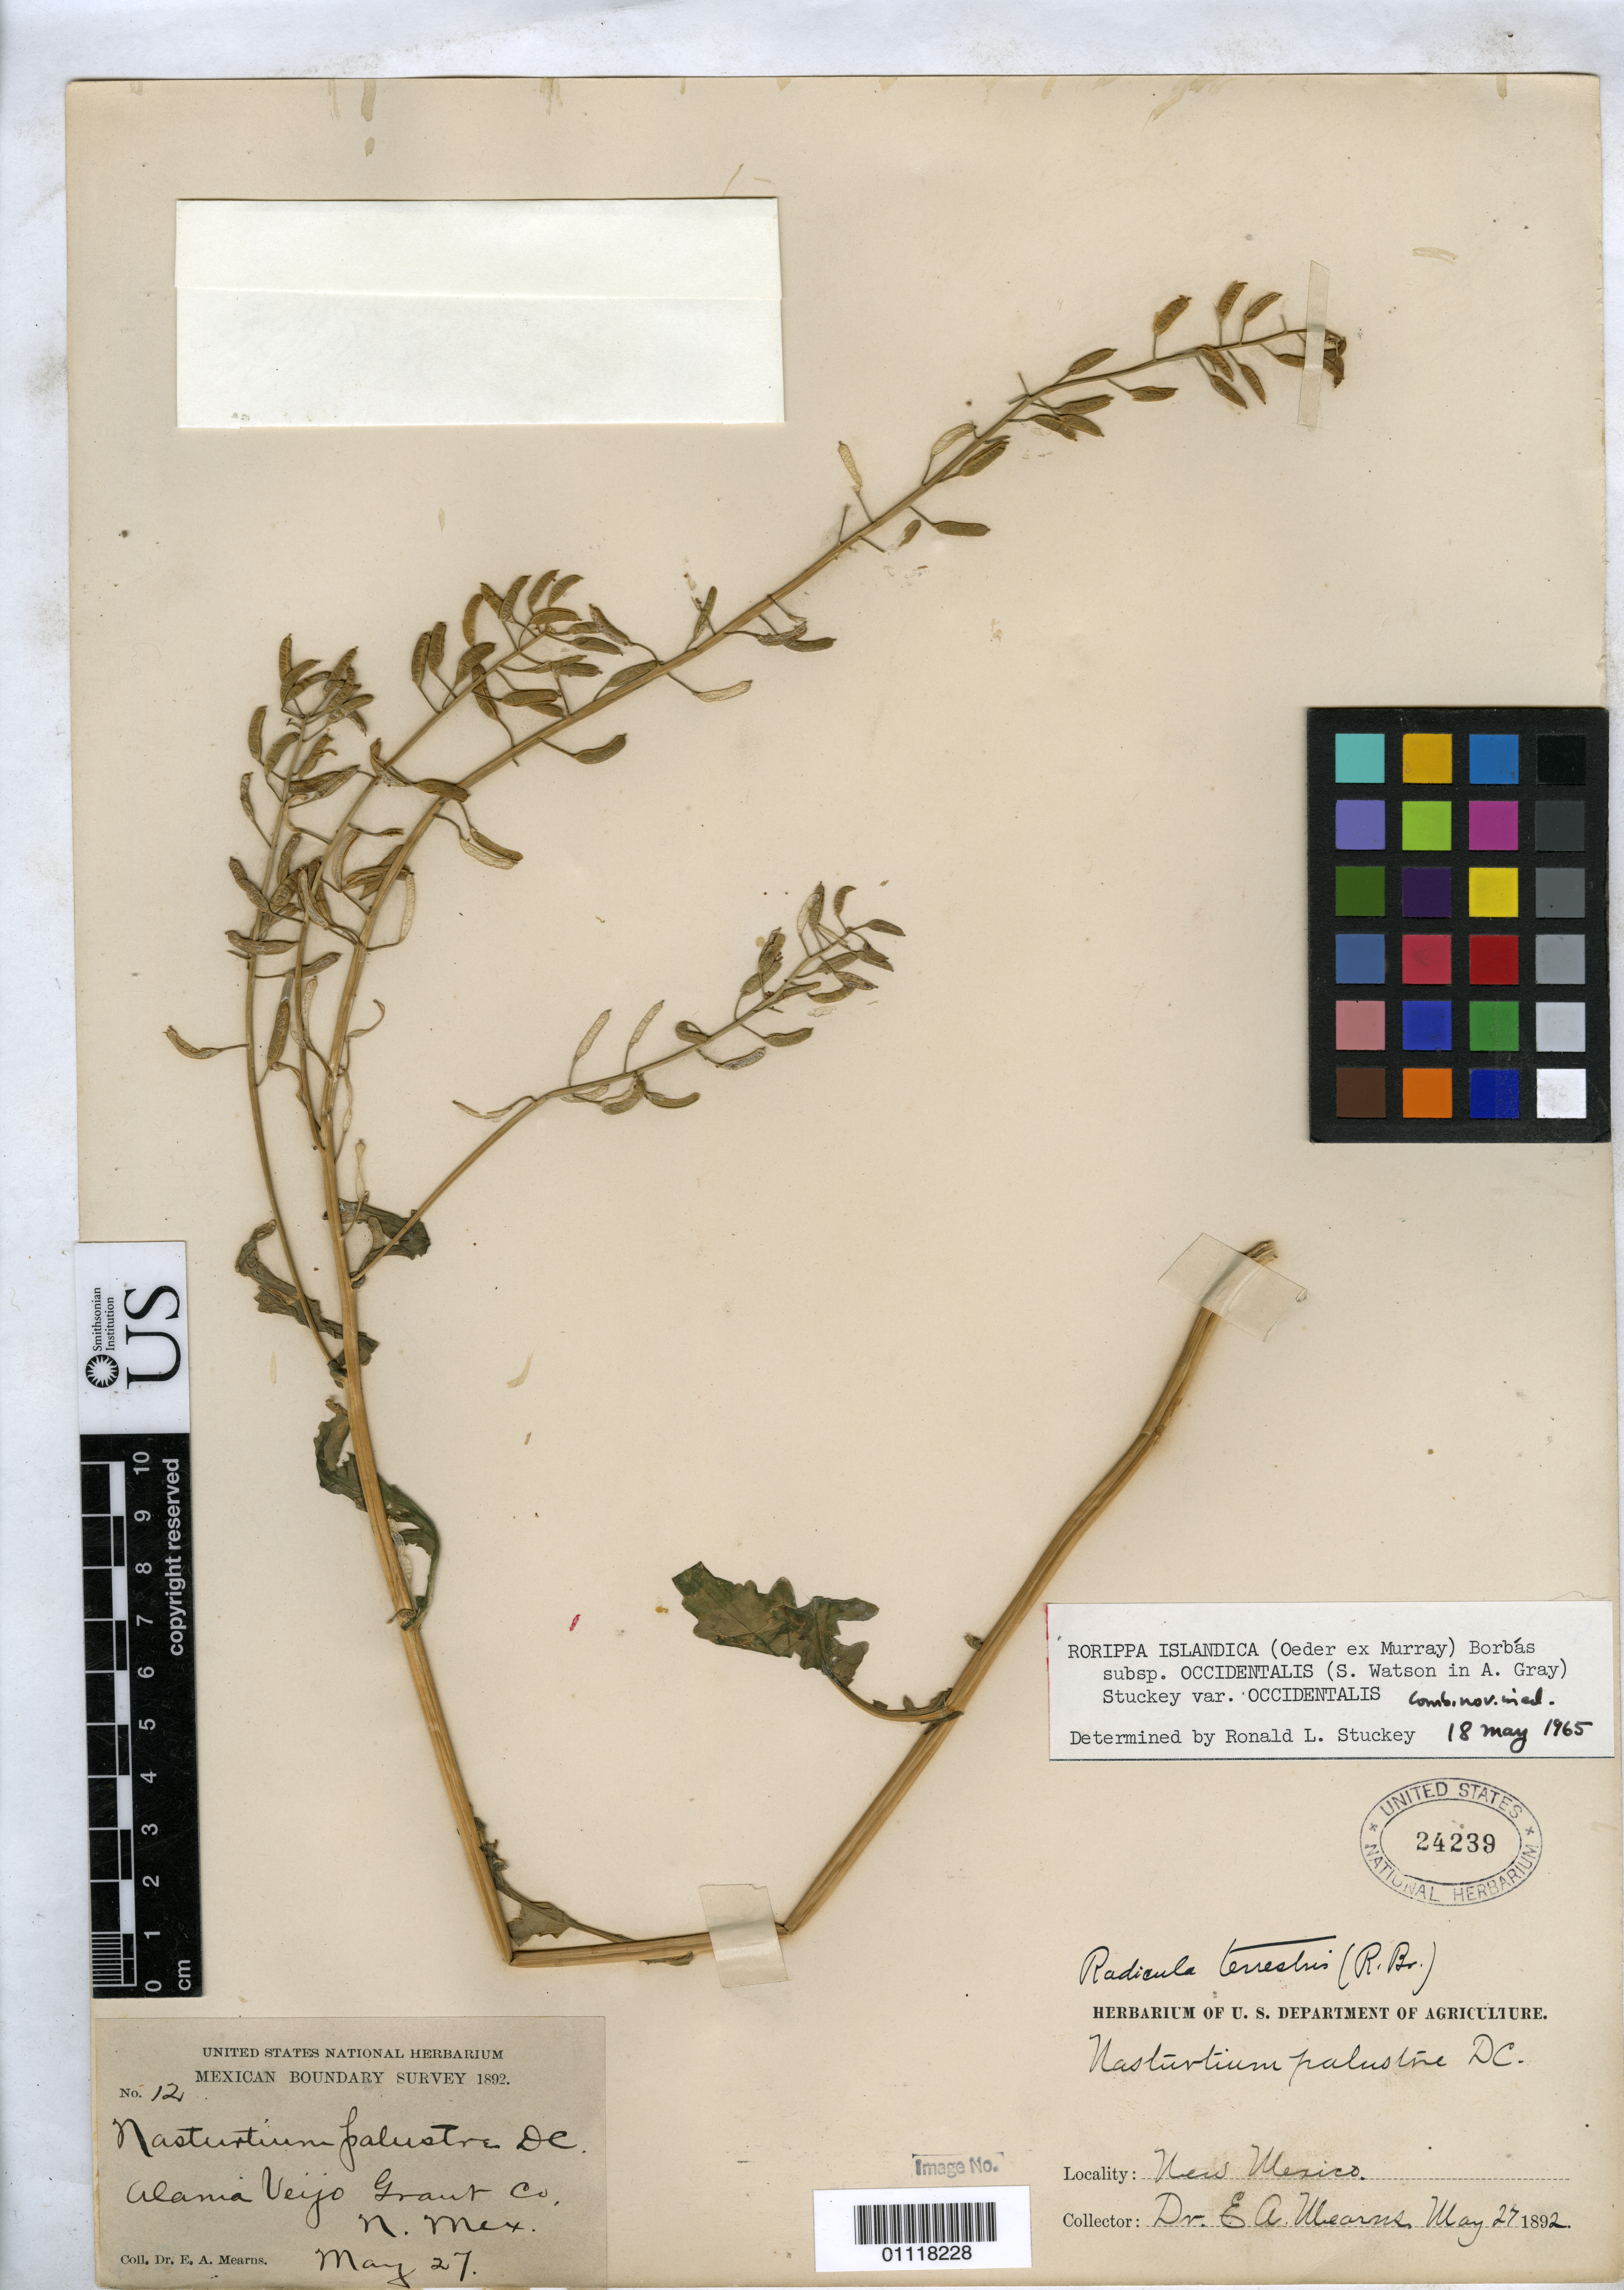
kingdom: Plantae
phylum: Tracheophyta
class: Magnoliopsida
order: Brassicales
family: Brassicaceae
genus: Rorippa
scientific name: Rorippa islandica var. occidentalis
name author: (S. Watson) Butters & Abbe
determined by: Stuckey, R. L.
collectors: E. A. Mearns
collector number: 12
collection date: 1892-05-27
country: United States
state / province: New Mexico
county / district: Grand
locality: Alama Veijo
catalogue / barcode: US 24239